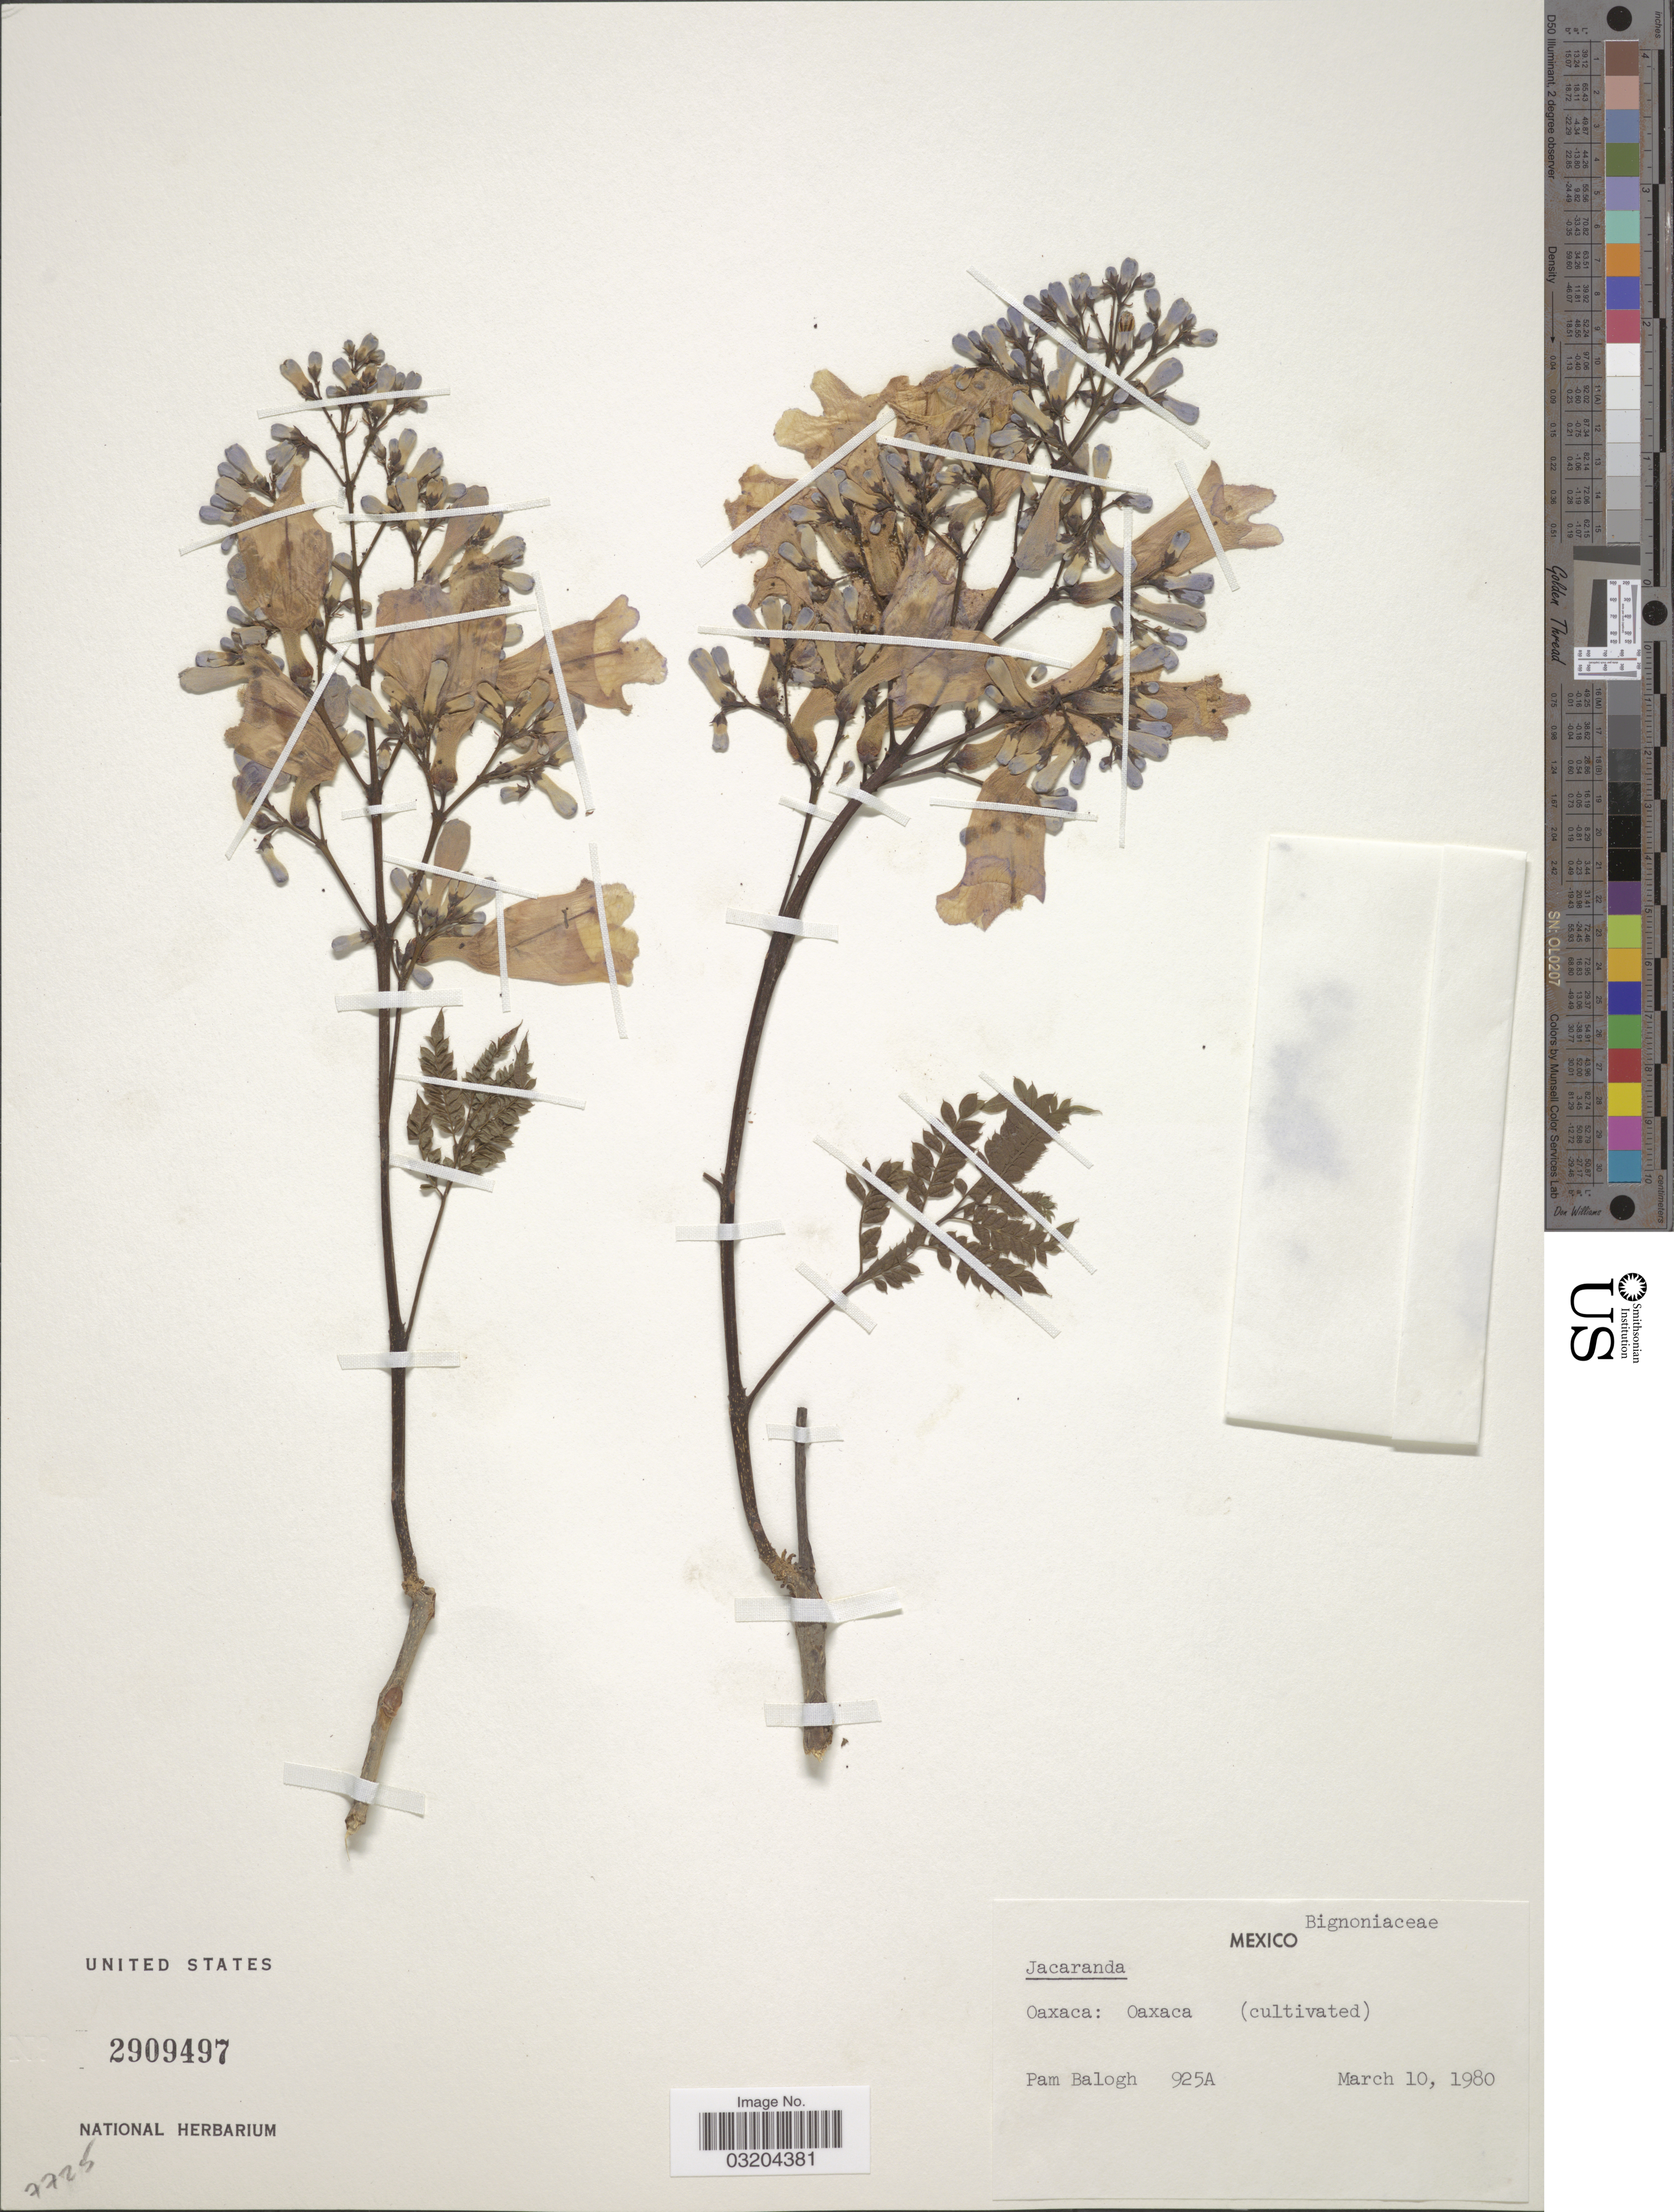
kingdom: Plantae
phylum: Tracheophyta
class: Magnoliopsida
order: Lamiales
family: Bignoniaceae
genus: Jacaranda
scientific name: Jacaranda sp.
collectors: P. Balogh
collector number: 925A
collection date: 1980-03-10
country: Mexico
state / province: Oaxaca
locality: Oaxaca.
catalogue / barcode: US 2909497